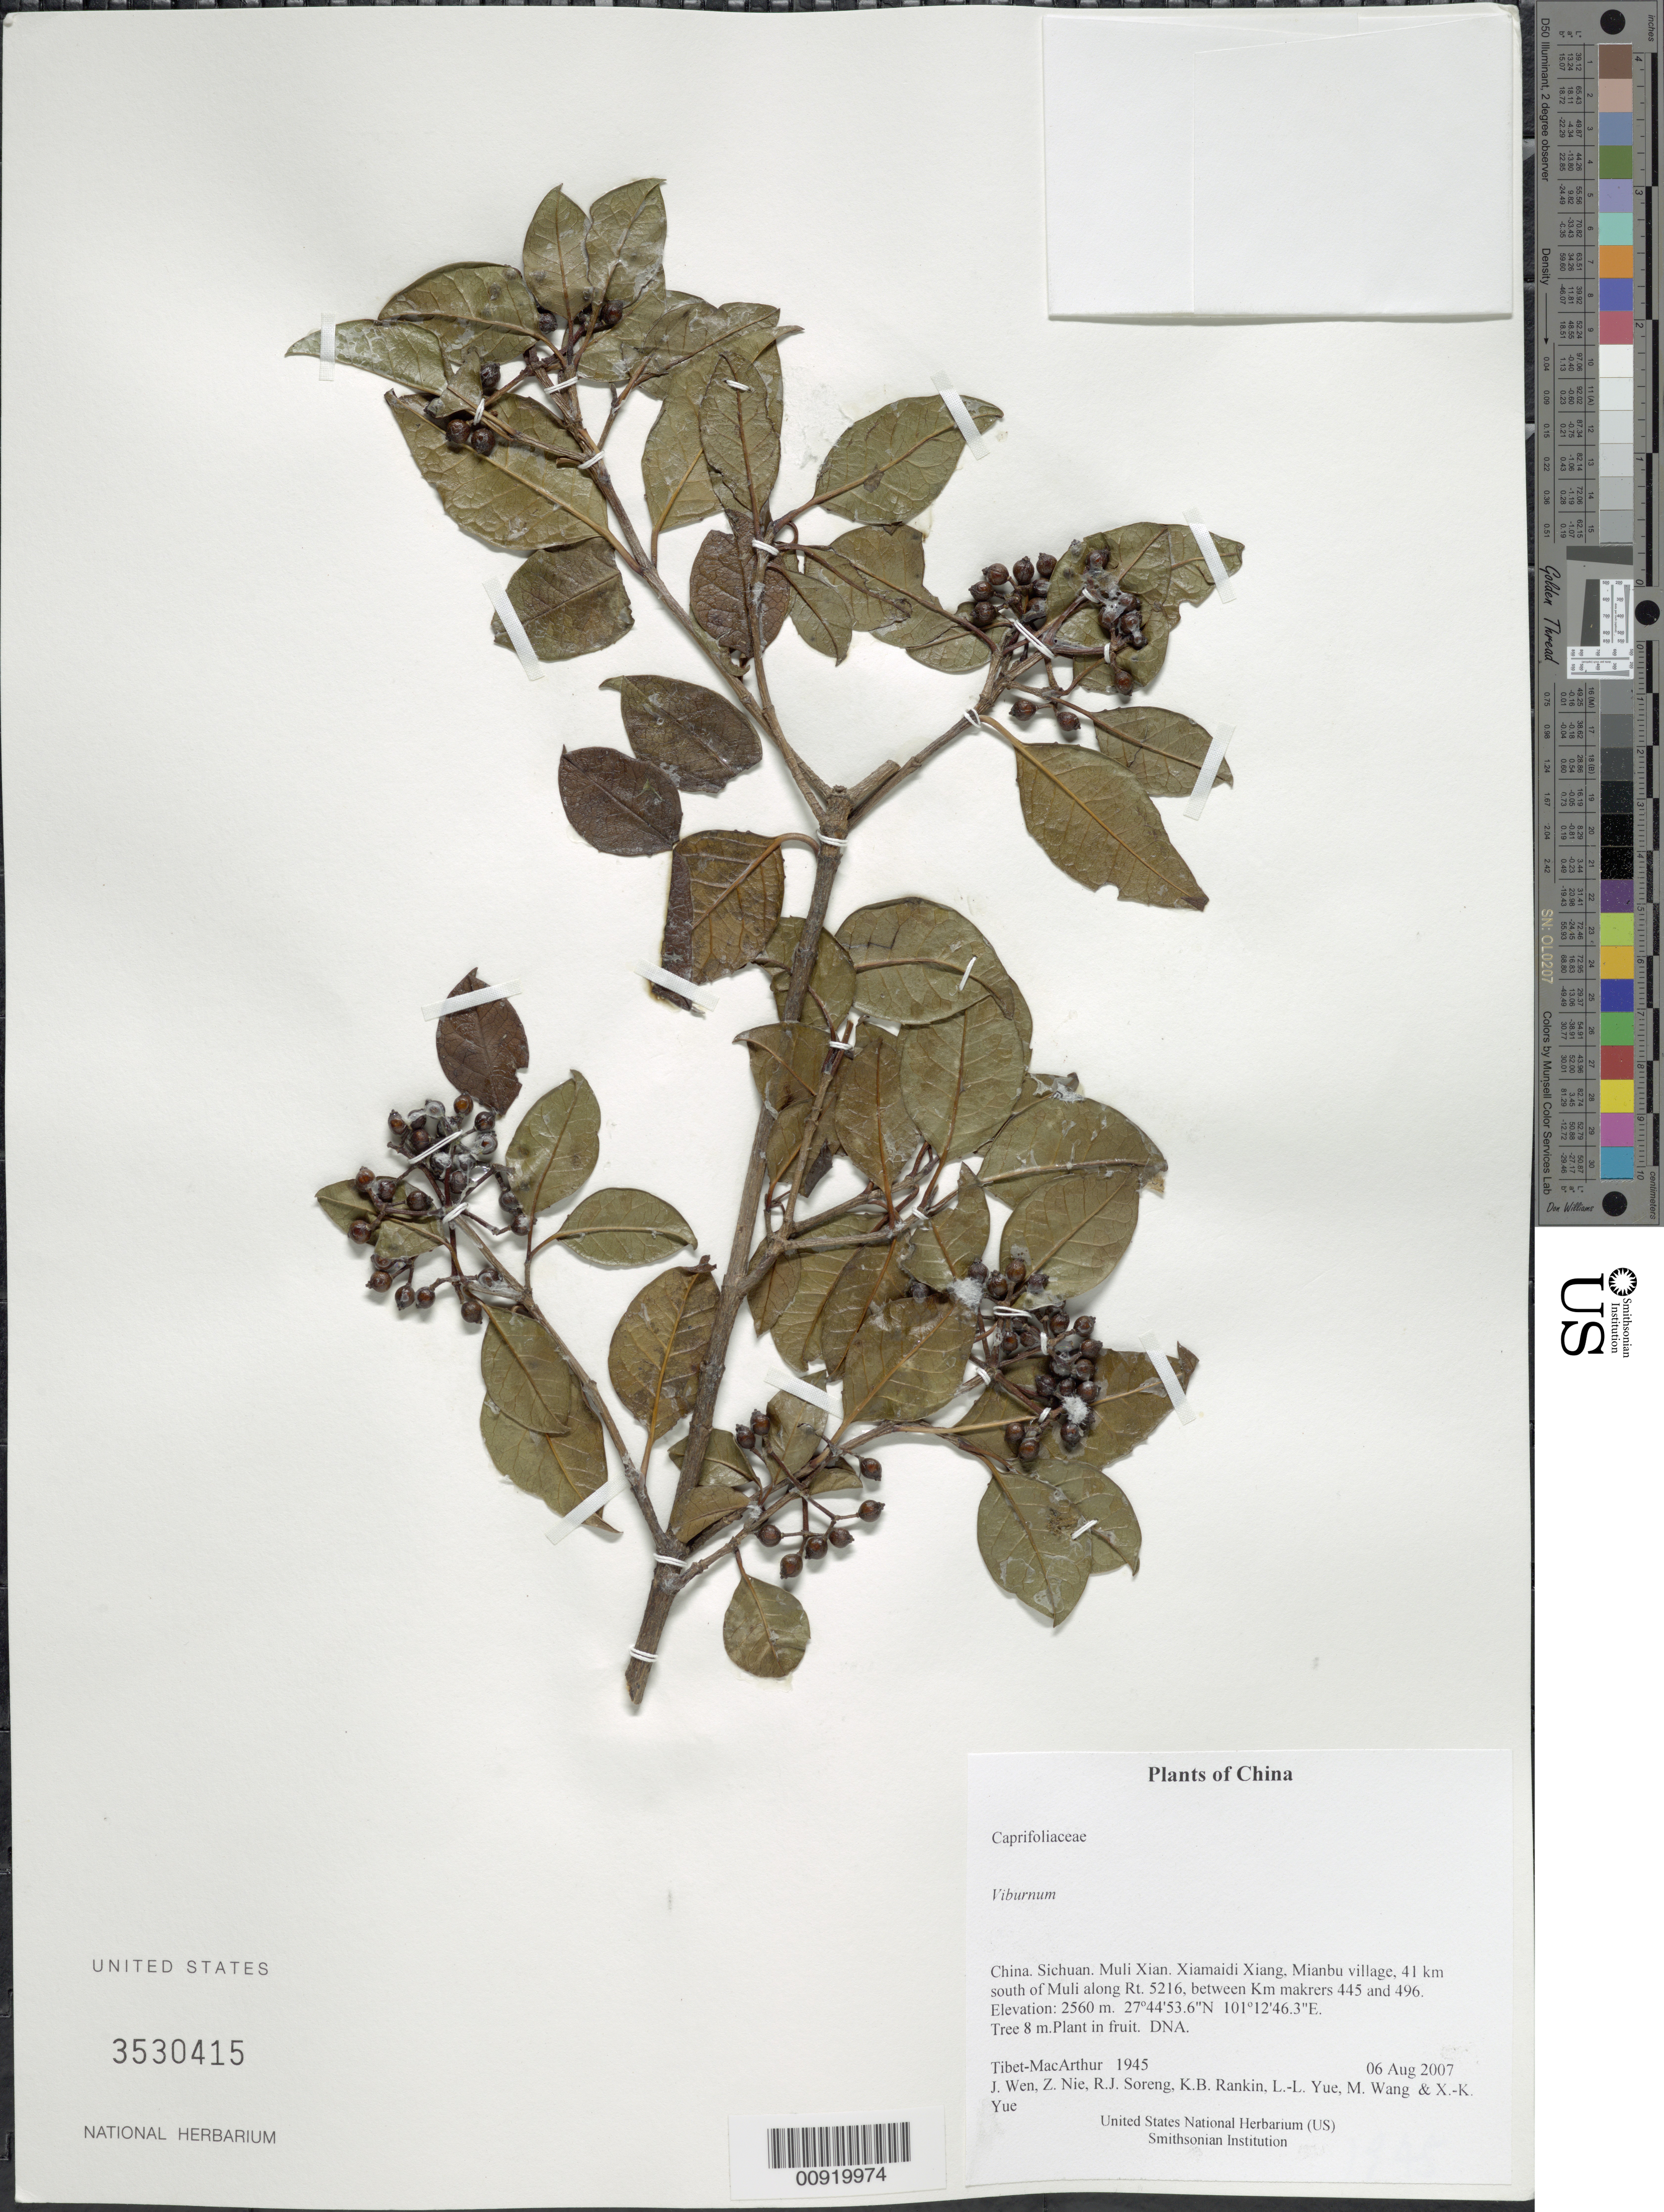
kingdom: Plantae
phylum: Tracheophyta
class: Magnoliopsida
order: Dipsacales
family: Viburnaceae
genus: Viburnum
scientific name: Viburnum sp.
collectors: Tibet-MacArthur, J. Wen, Z. Nie, R. J. Soreng, K. Rankin, L. Yue, M. Wang & X. Yue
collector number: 1945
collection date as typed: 06 Aug 2007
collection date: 2007-08-06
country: China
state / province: Sichuan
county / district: Muli Xian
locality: Xiamaidi Xiang, Mianbu village, 41 km south of Muli along Rt. 5216, between Km makrers 445 and 496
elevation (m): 2560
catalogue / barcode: US 3530415